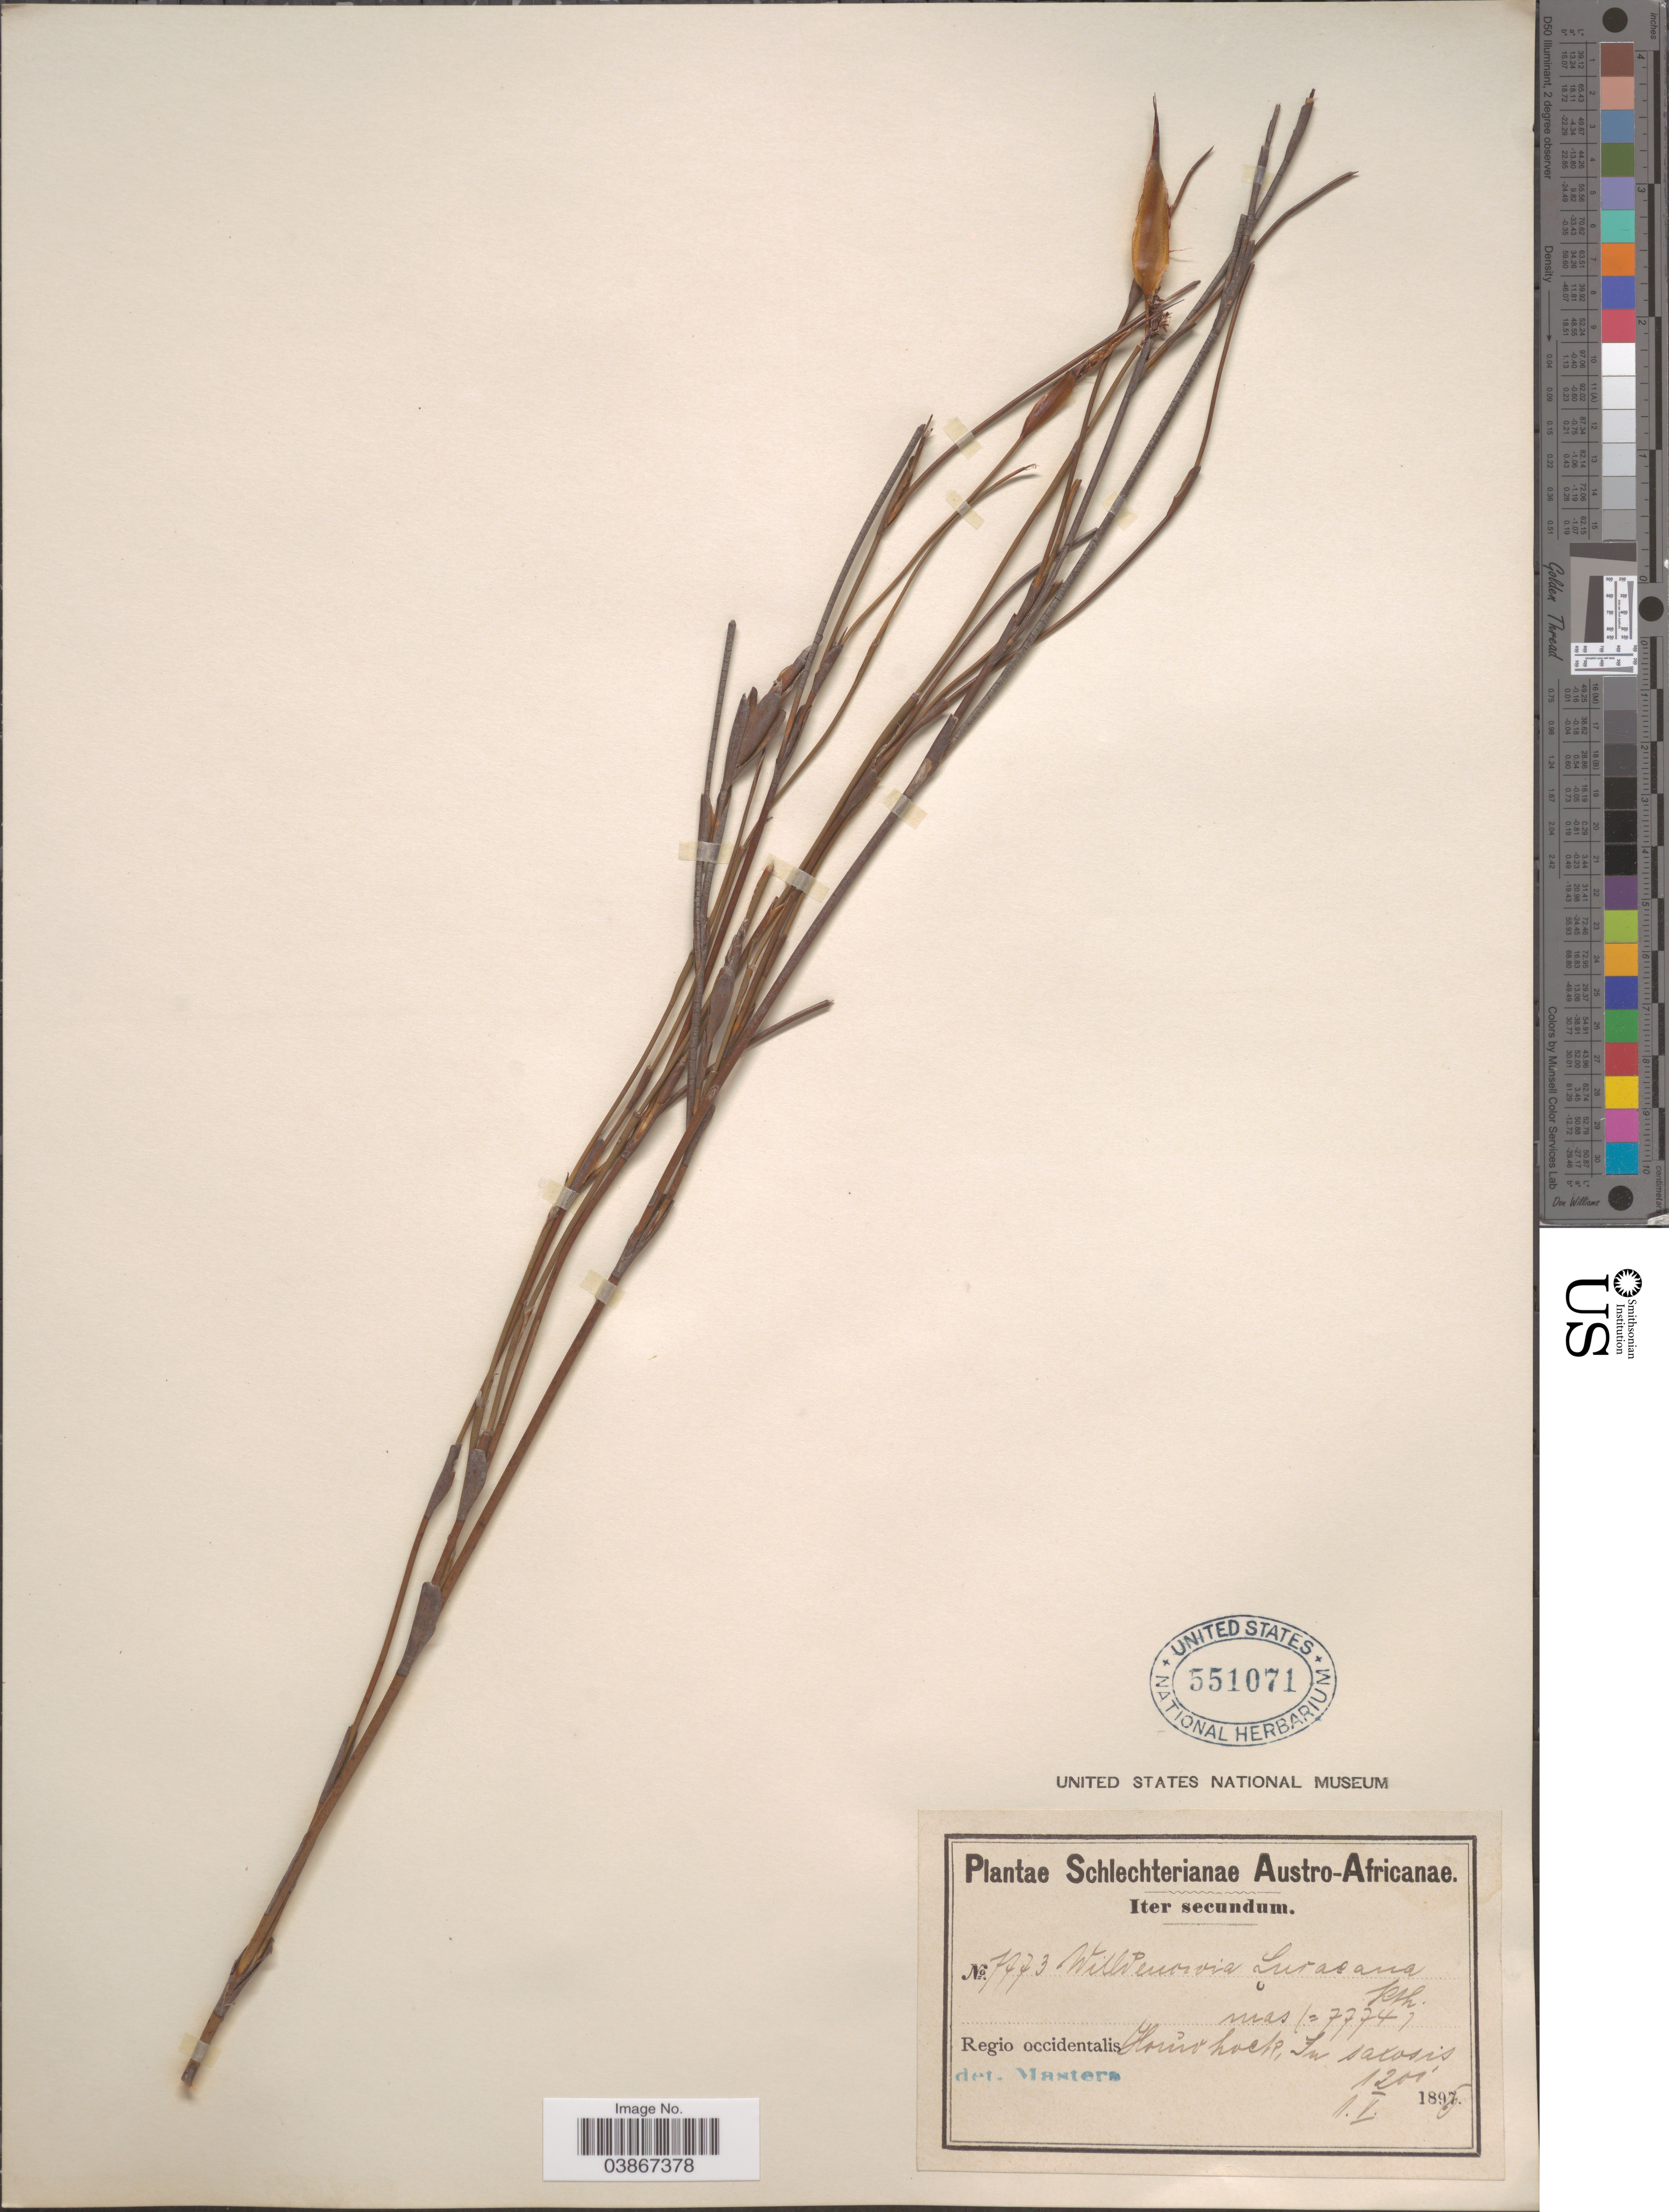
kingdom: Plantae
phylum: Tracheophyta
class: Liliopsida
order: Poales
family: Restionaceae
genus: Willdenowia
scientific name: Willdenowia lucaeana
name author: Kunth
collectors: Schlechter, --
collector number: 7973*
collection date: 1896-05-01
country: South Africa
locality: Austro-Africanae. Regio occidentalis. Houw hoek, In saxosis.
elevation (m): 366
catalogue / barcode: US 551071